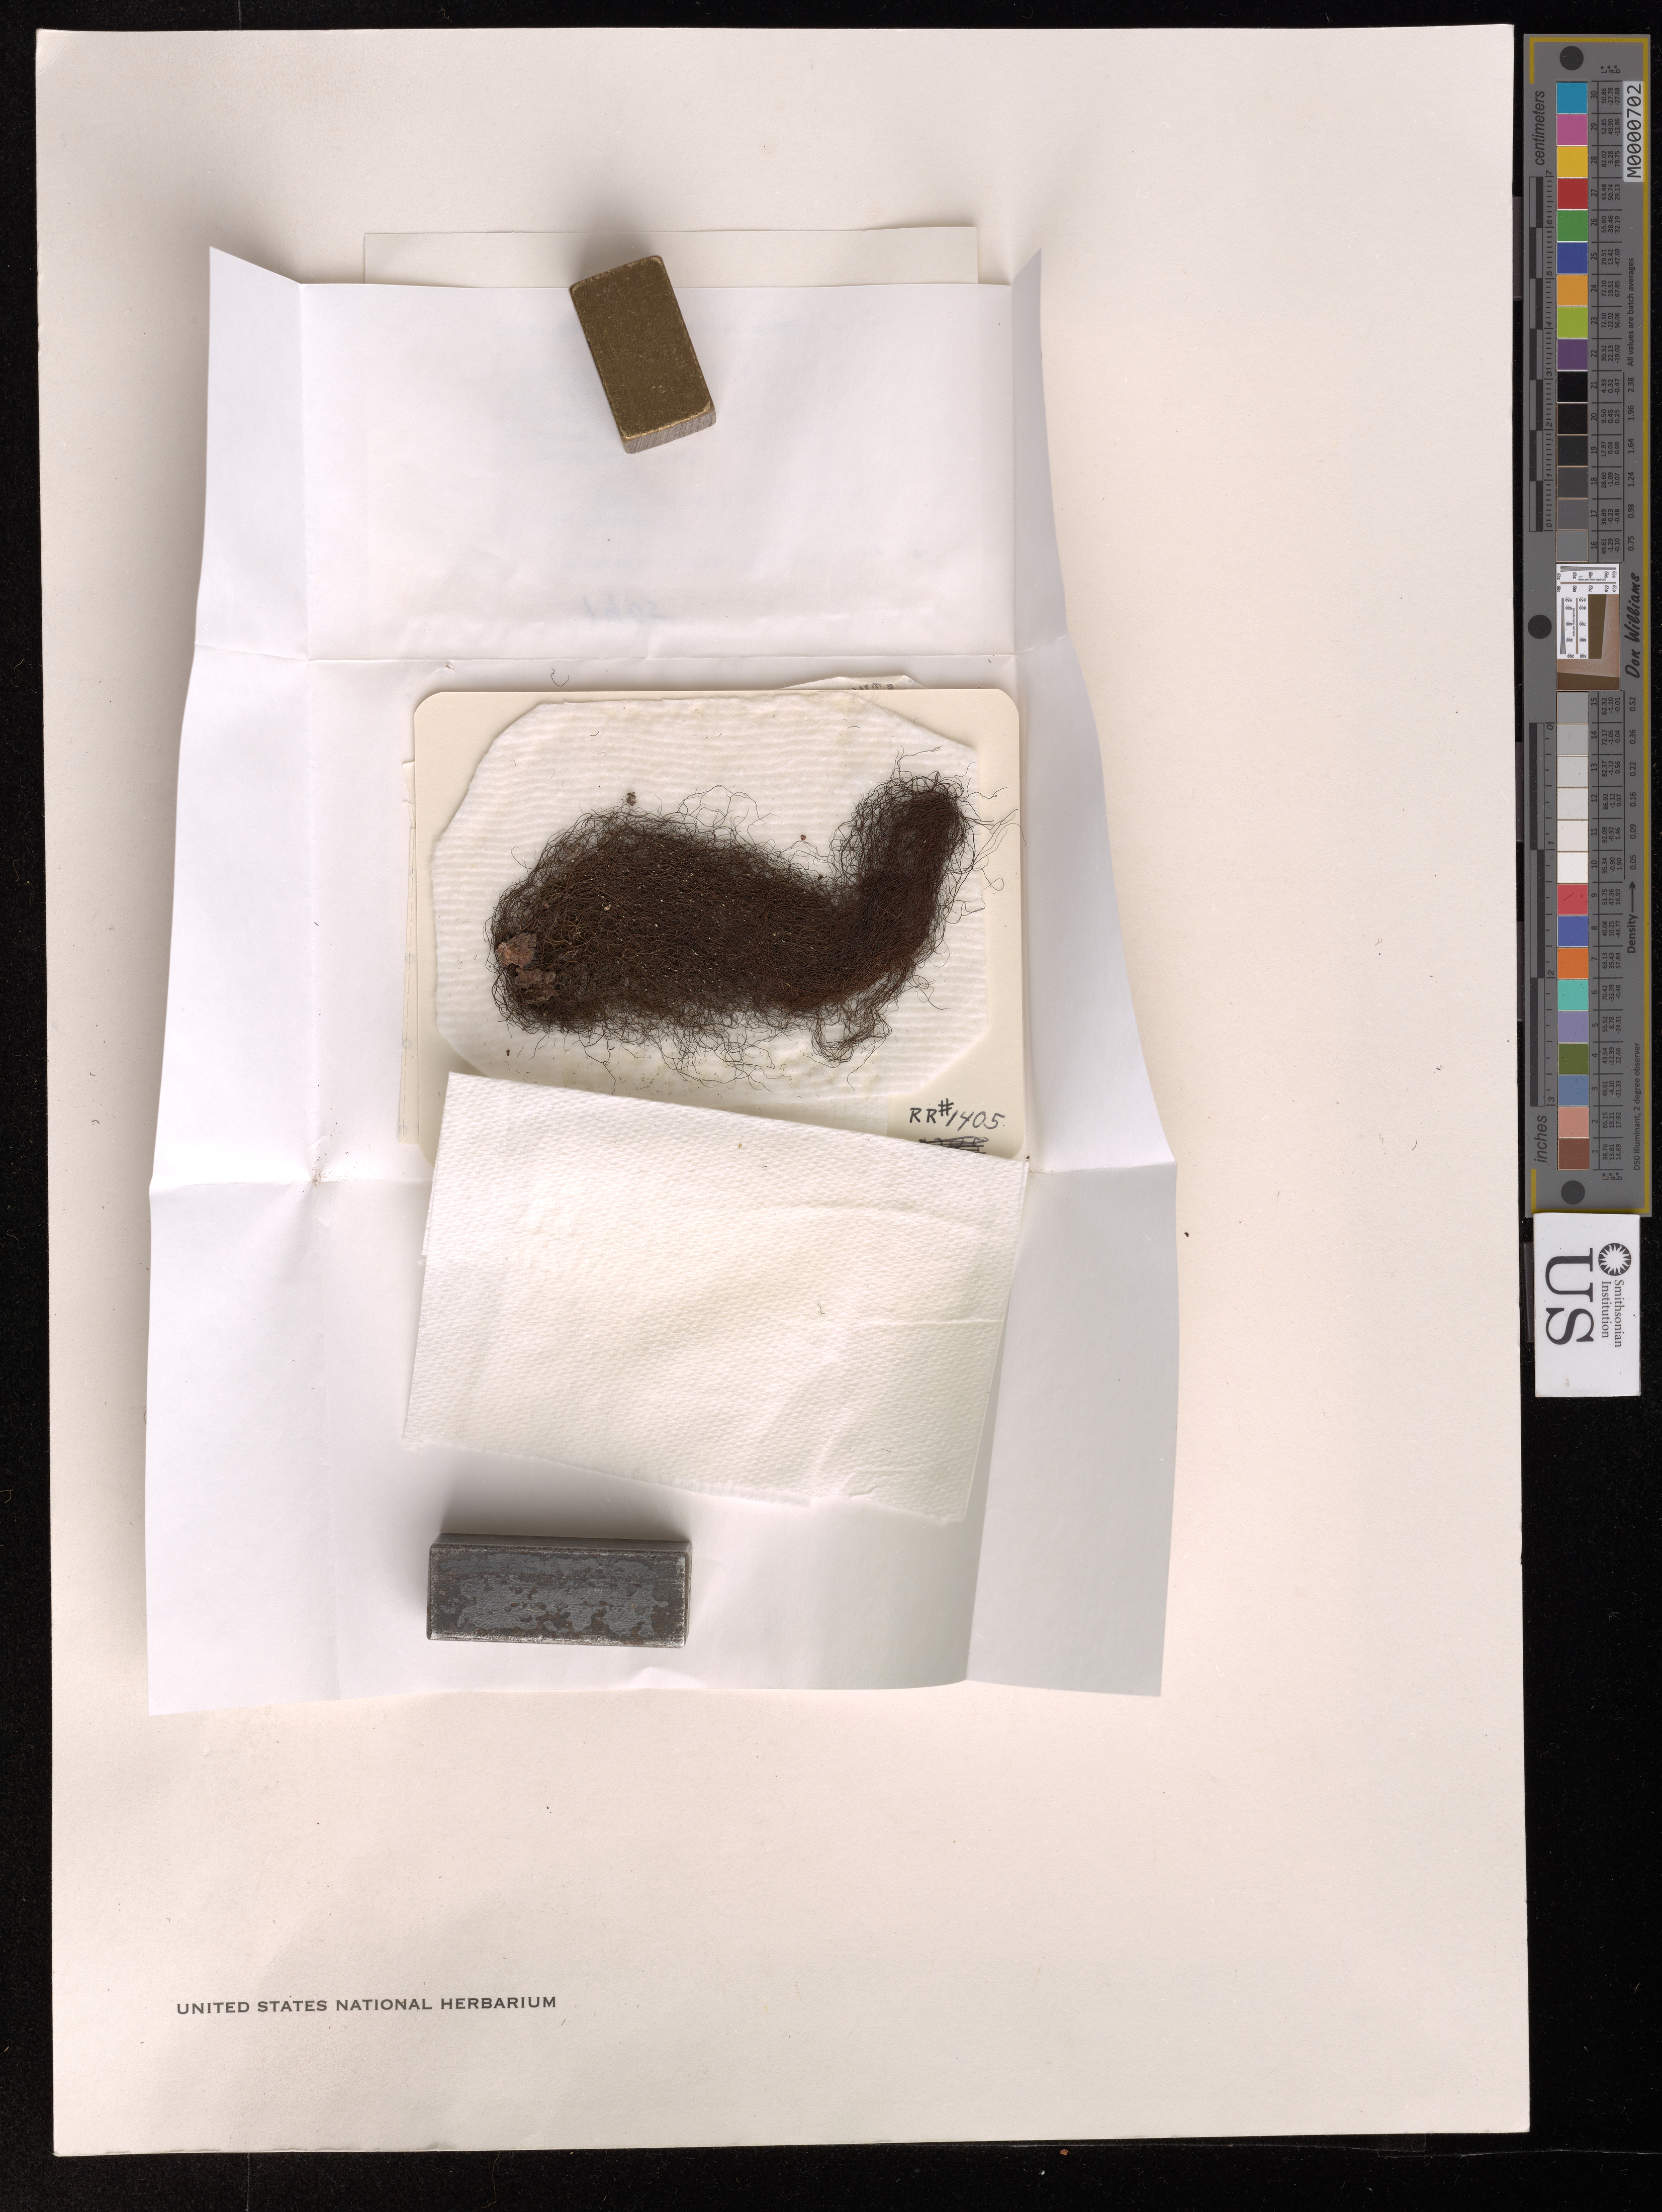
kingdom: Fungi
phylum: Ascomycota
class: Lecanoromycetes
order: Lecanorales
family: Parmeliaceae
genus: Bryoria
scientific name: Bryoria lanestris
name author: (Ach.) Brodo & D.Hawksw.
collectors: R. Rosentreter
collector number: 1405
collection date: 1979-07-02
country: United States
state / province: Montana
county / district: Missoula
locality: Pseudotsuga forest, Seely Lake Campground, Swan Valley, near Seely Lake.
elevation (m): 1120